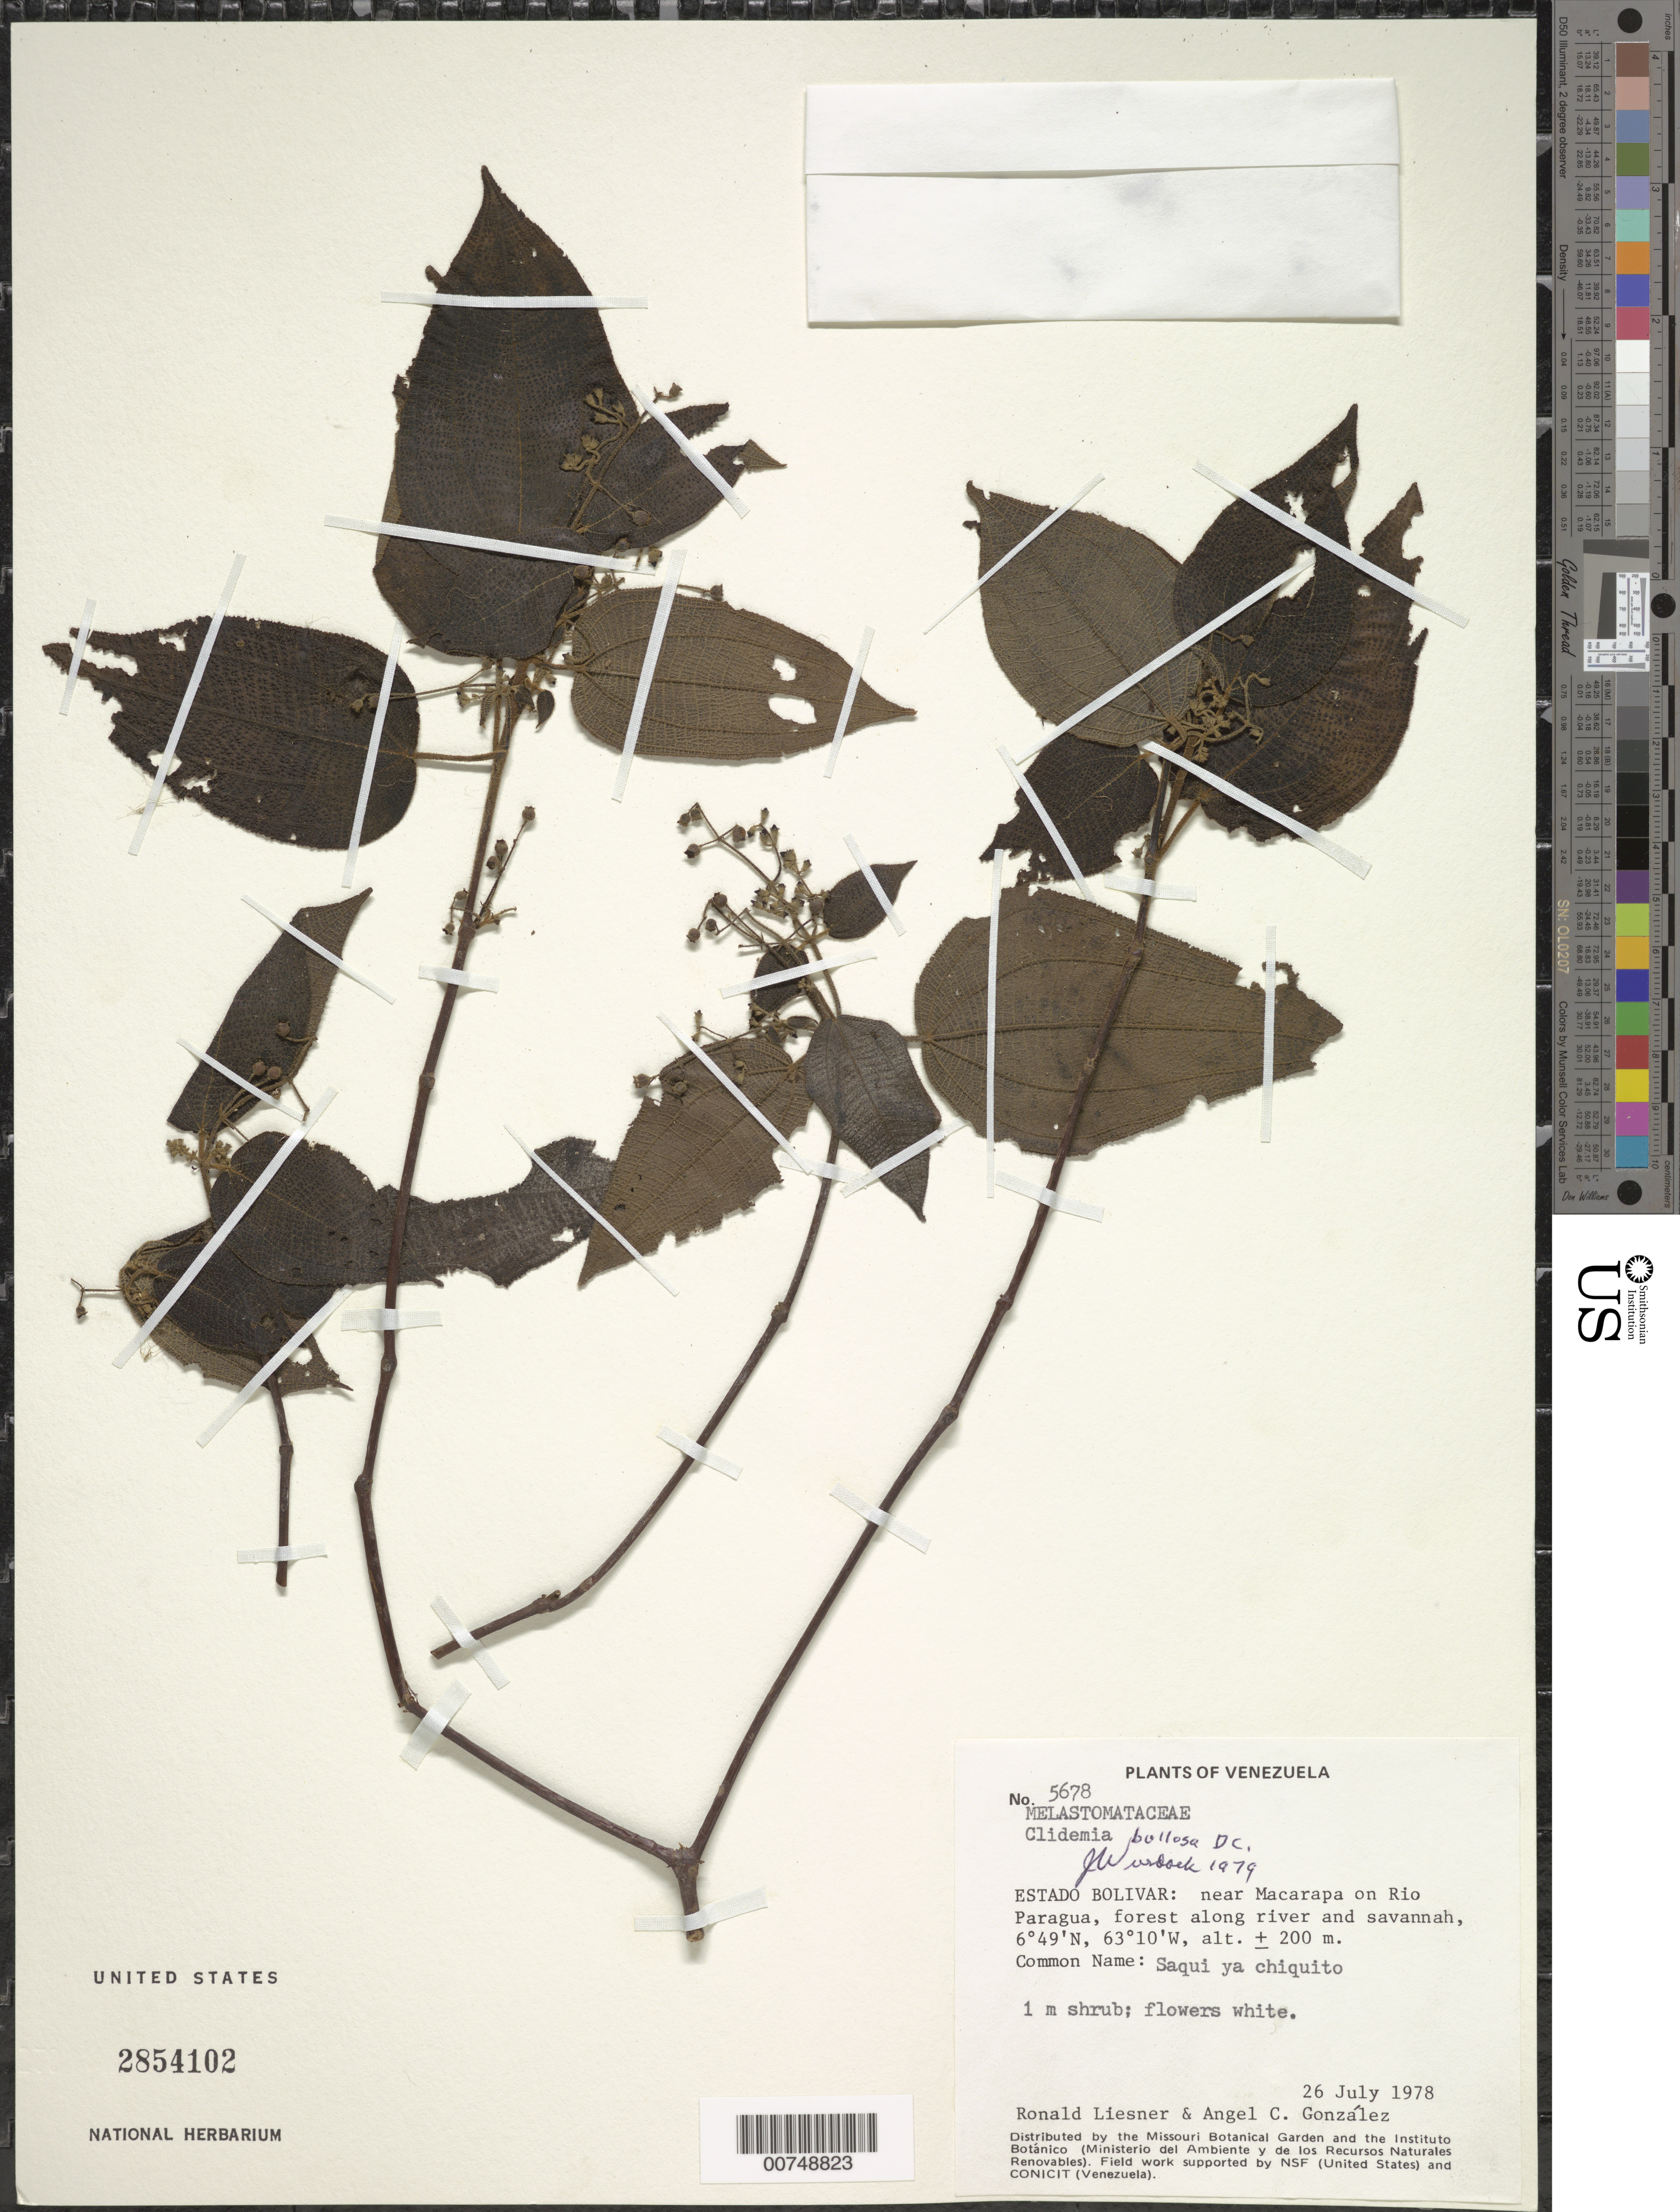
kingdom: Plantae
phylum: Tracheophyta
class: Magnoliopsida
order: Myrtales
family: Melastomataceae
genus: Clidemia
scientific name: Clidemia bullosa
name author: DC.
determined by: Wurdack, John J., (US), US (UNITED STATES)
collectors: R. L. Liesner & A. C. González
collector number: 5678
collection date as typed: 26-Jul-78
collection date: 1978-07-26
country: Venezuela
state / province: Bolívar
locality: Macarapa on Río Paragua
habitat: Forest along river and savanna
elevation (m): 200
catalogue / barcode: US 2854102